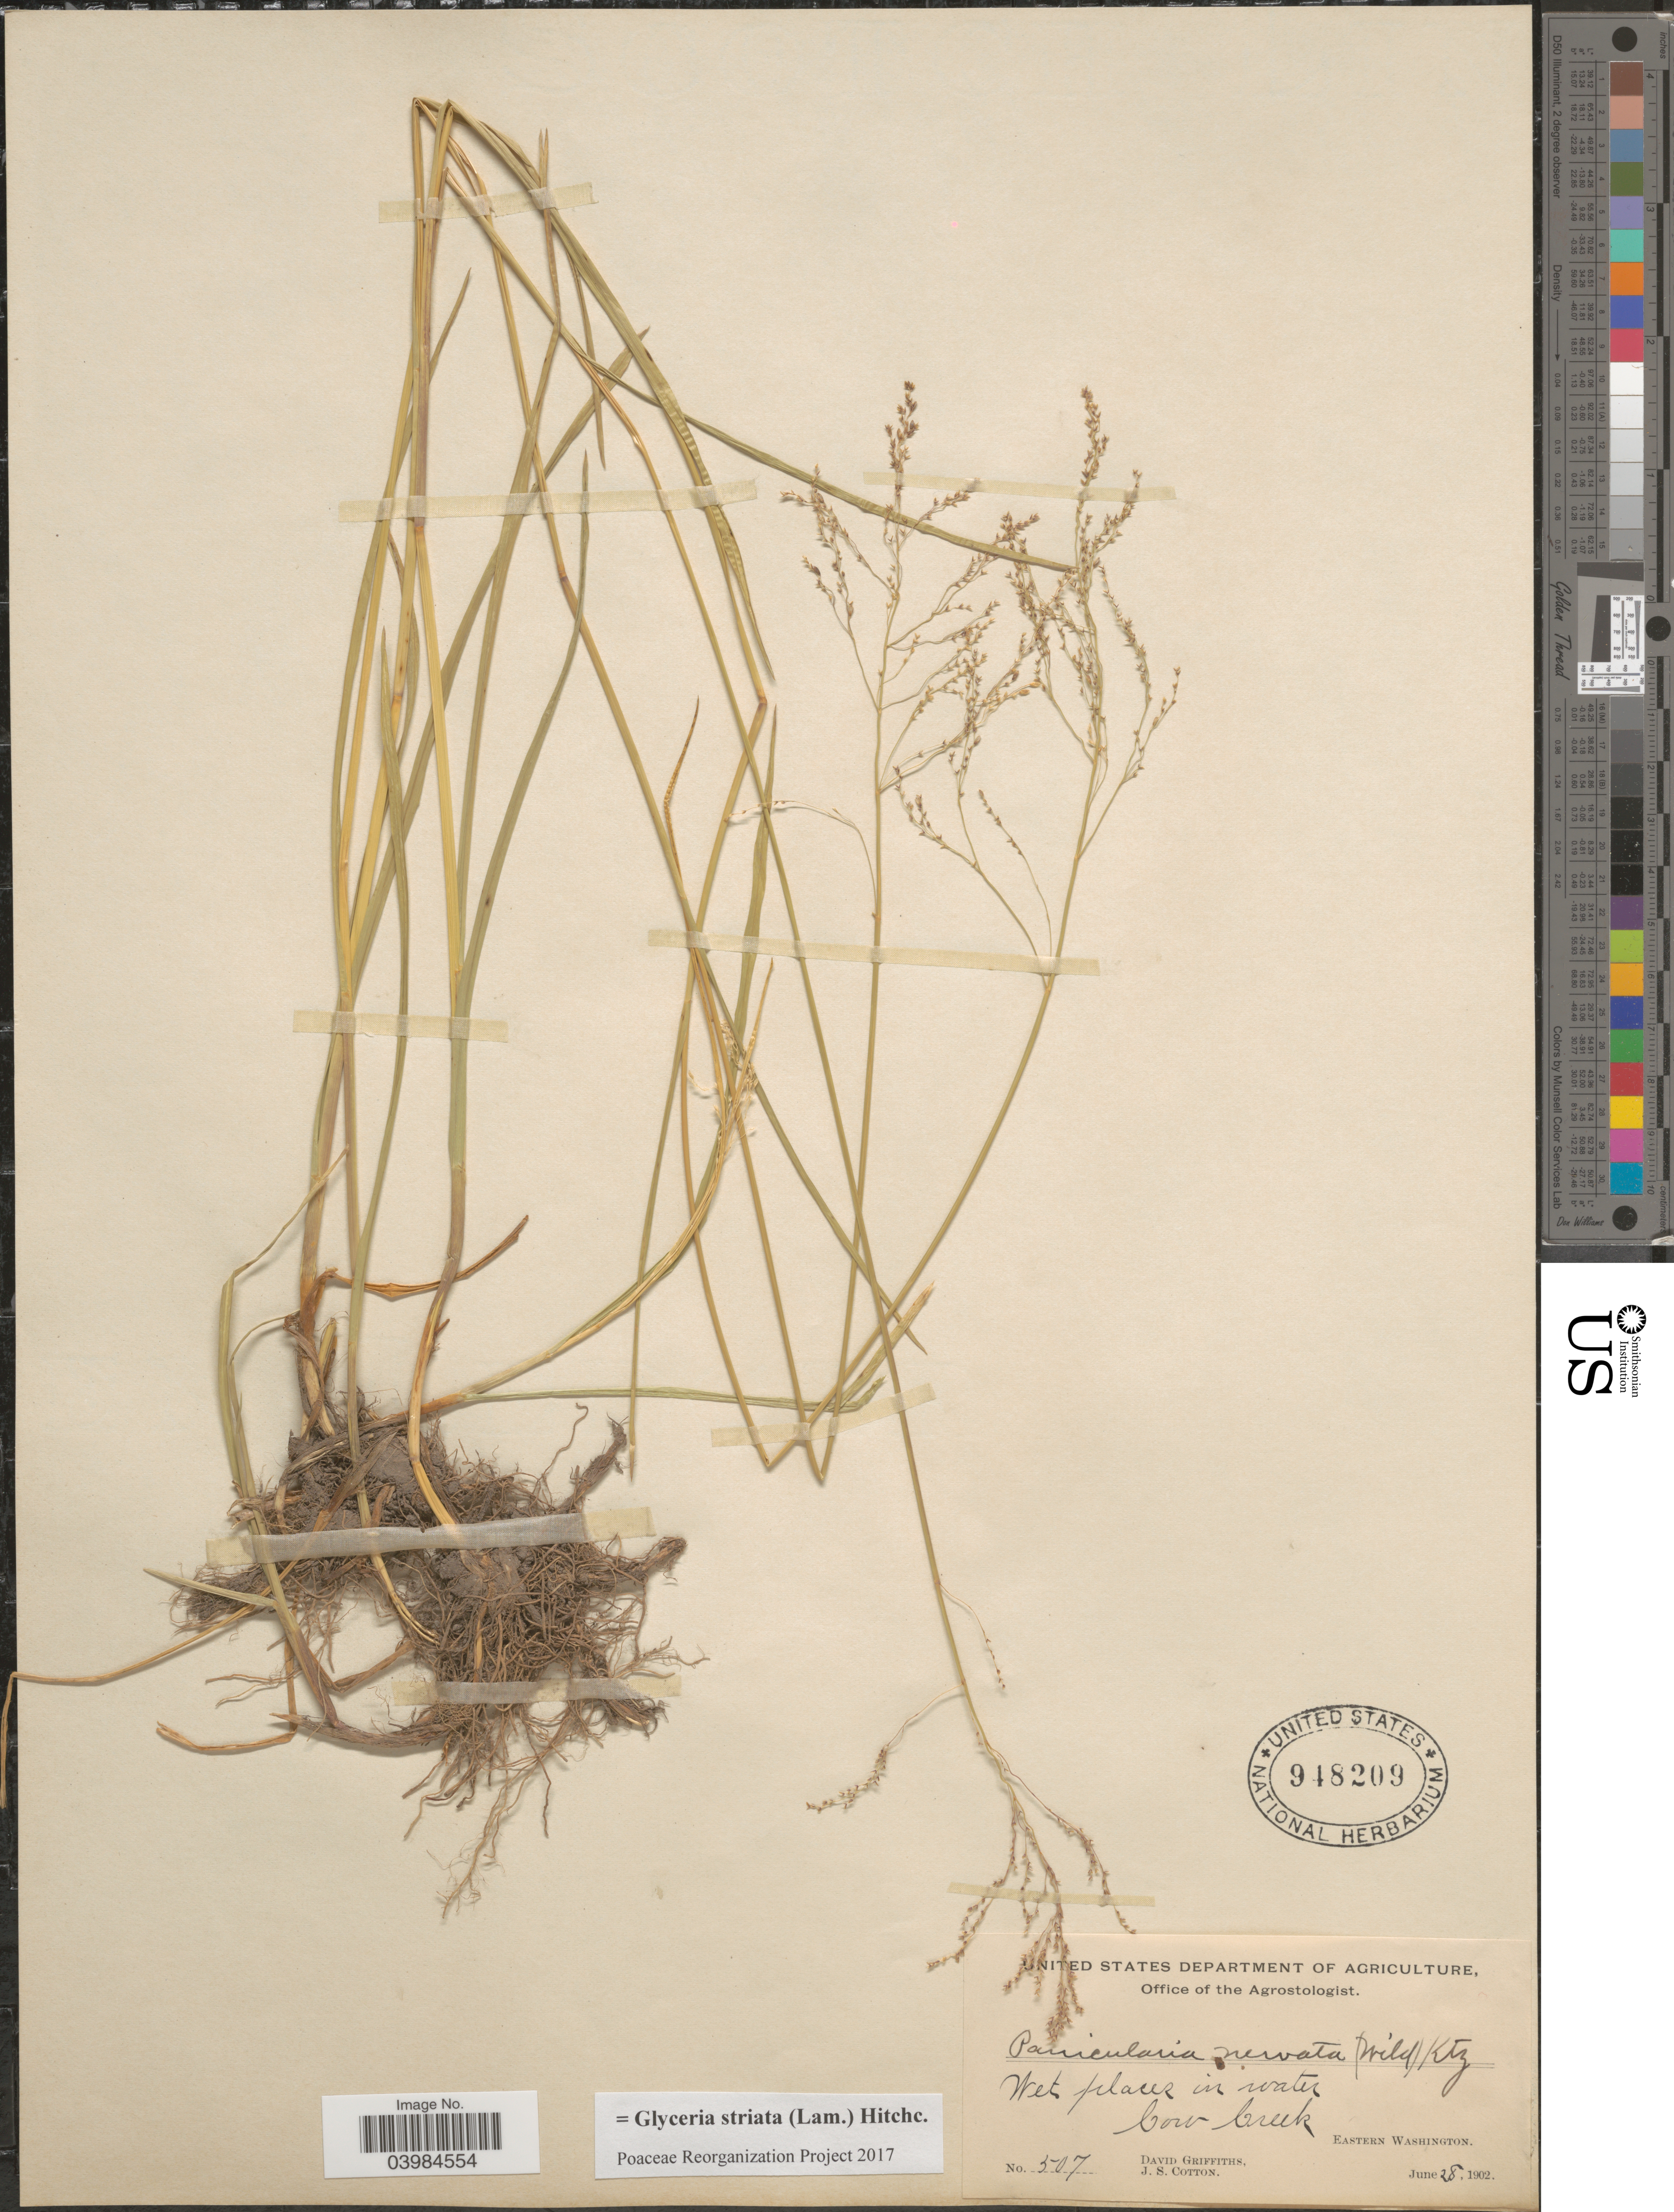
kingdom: Plantae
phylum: Tracheophyta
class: Liliopsida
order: Poales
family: Poaceae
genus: Glyceria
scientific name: Glyceria striata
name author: (Lam.) Hitchc.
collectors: D. Griffiths & J. S. Cotton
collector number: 507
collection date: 1902-06-28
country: United States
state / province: Washington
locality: Wet places in water. Cow Creek. Eastern Washington.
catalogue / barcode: US 948209